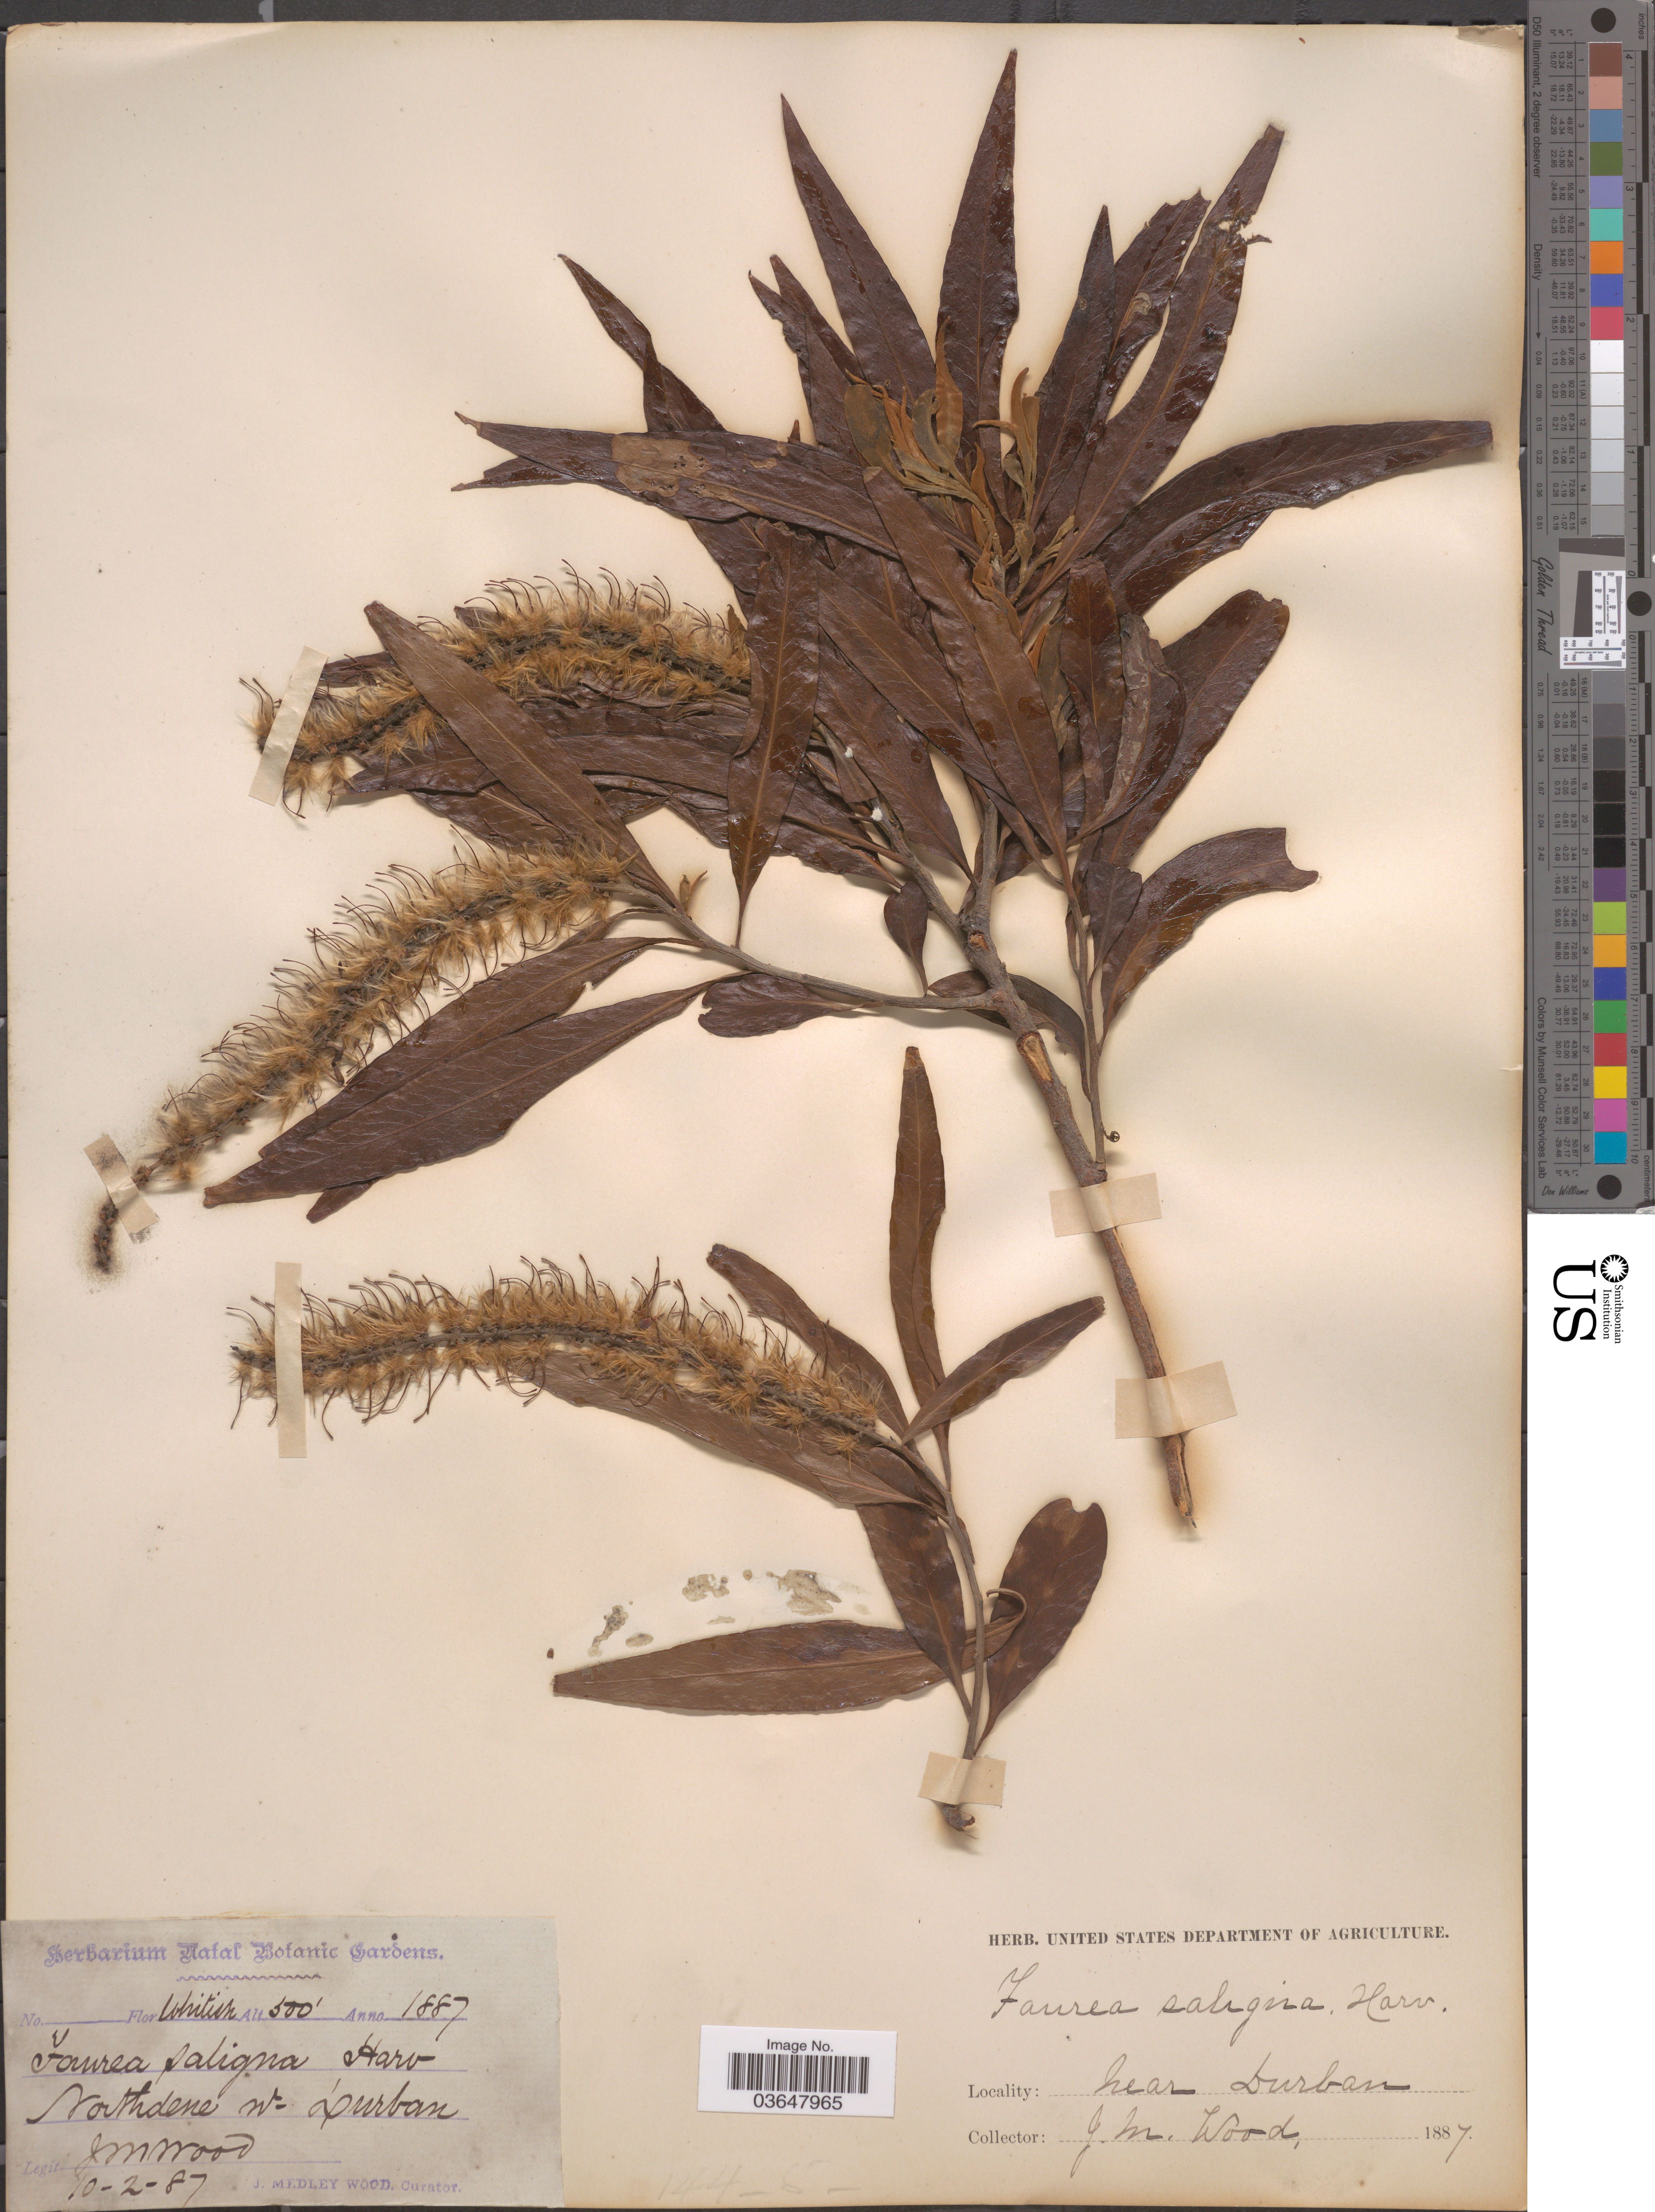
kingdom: Plantae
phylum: Tracheophyta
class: Magnoliopsida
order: Proteales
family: Proteaceae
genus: Faurea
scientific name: Faurea saligna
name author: Harv.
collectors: J. M. Wood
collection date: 1887-02-10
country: South Africa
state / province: KwaZulu-Natal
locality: Northdene W- Durban. Near Durban.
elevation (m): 152